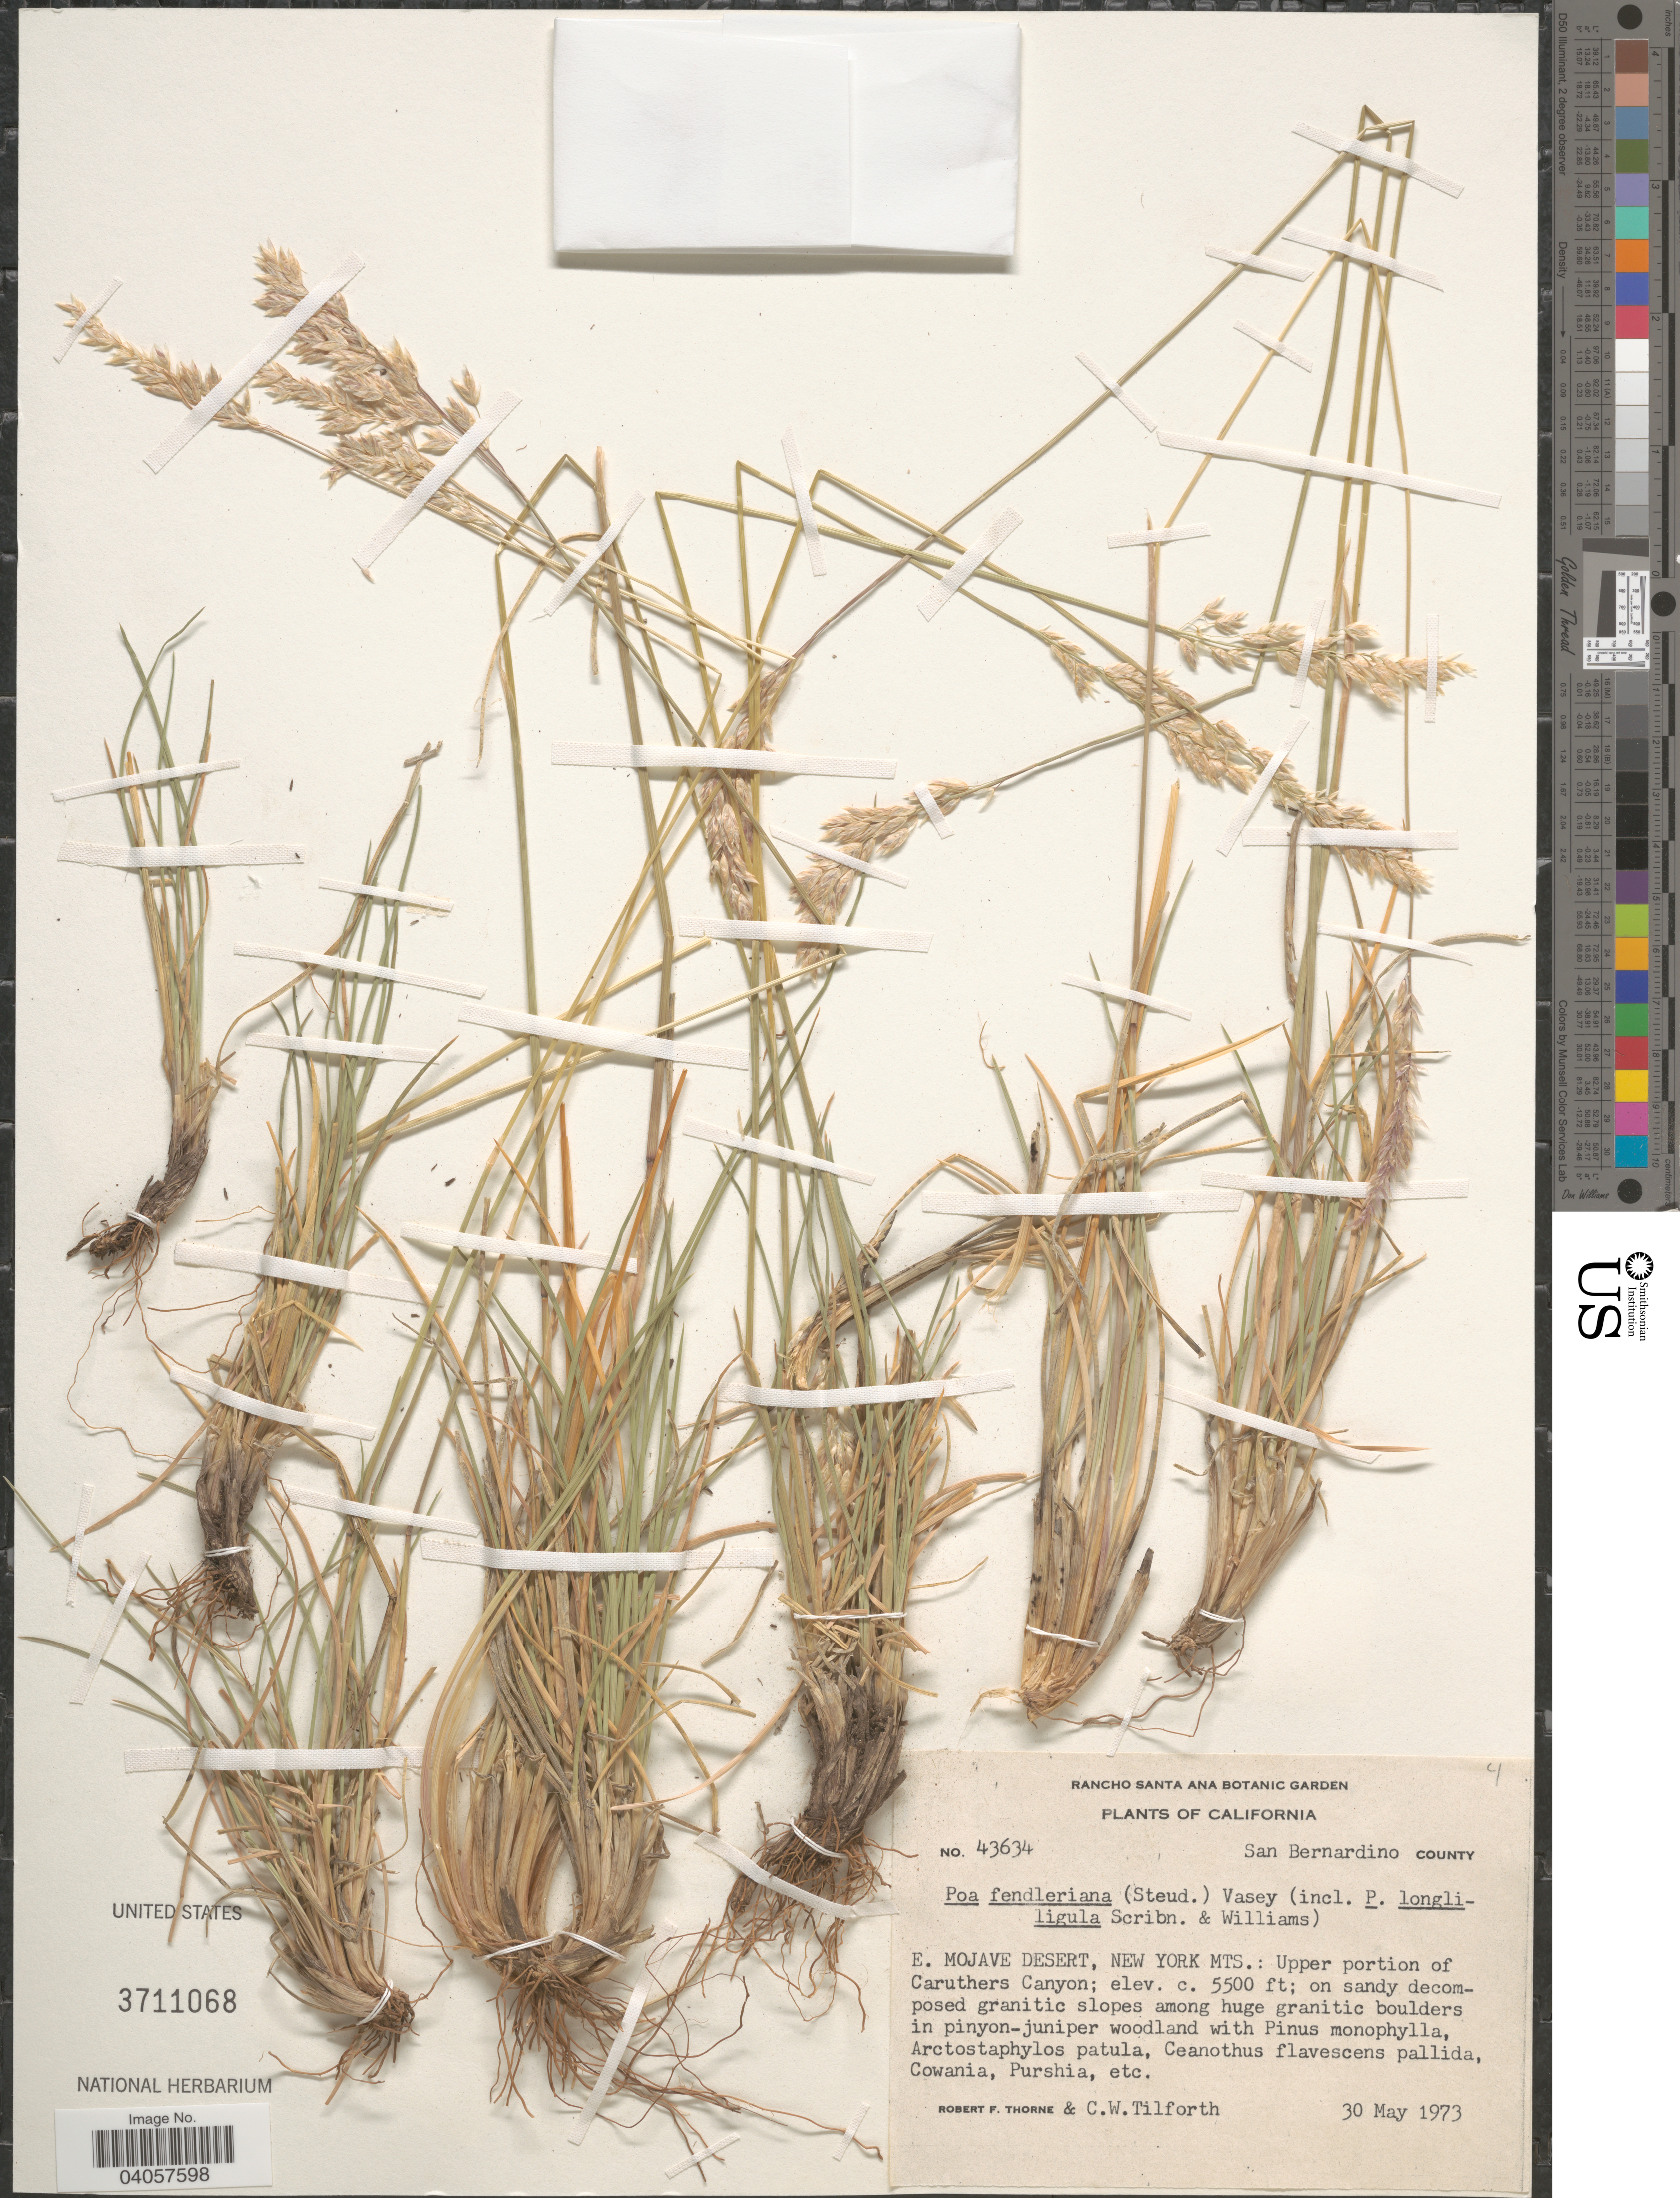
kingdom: Plantae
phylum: Tracheophyta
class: Liliopsida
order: Poales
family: Poaceae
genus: Poa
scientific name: Poa fendleriana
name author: (Steud.) Vasey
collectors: R. F. Thorne & C. Tilforth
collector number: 43634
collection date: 1973-05-30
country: United States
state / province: California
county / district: San Bernardino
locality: San Bernardino County. E. Mojave Desert, New York Mts.: Upper portion of Caruthers Canyon.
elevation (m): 1676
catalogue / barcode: US 3711068